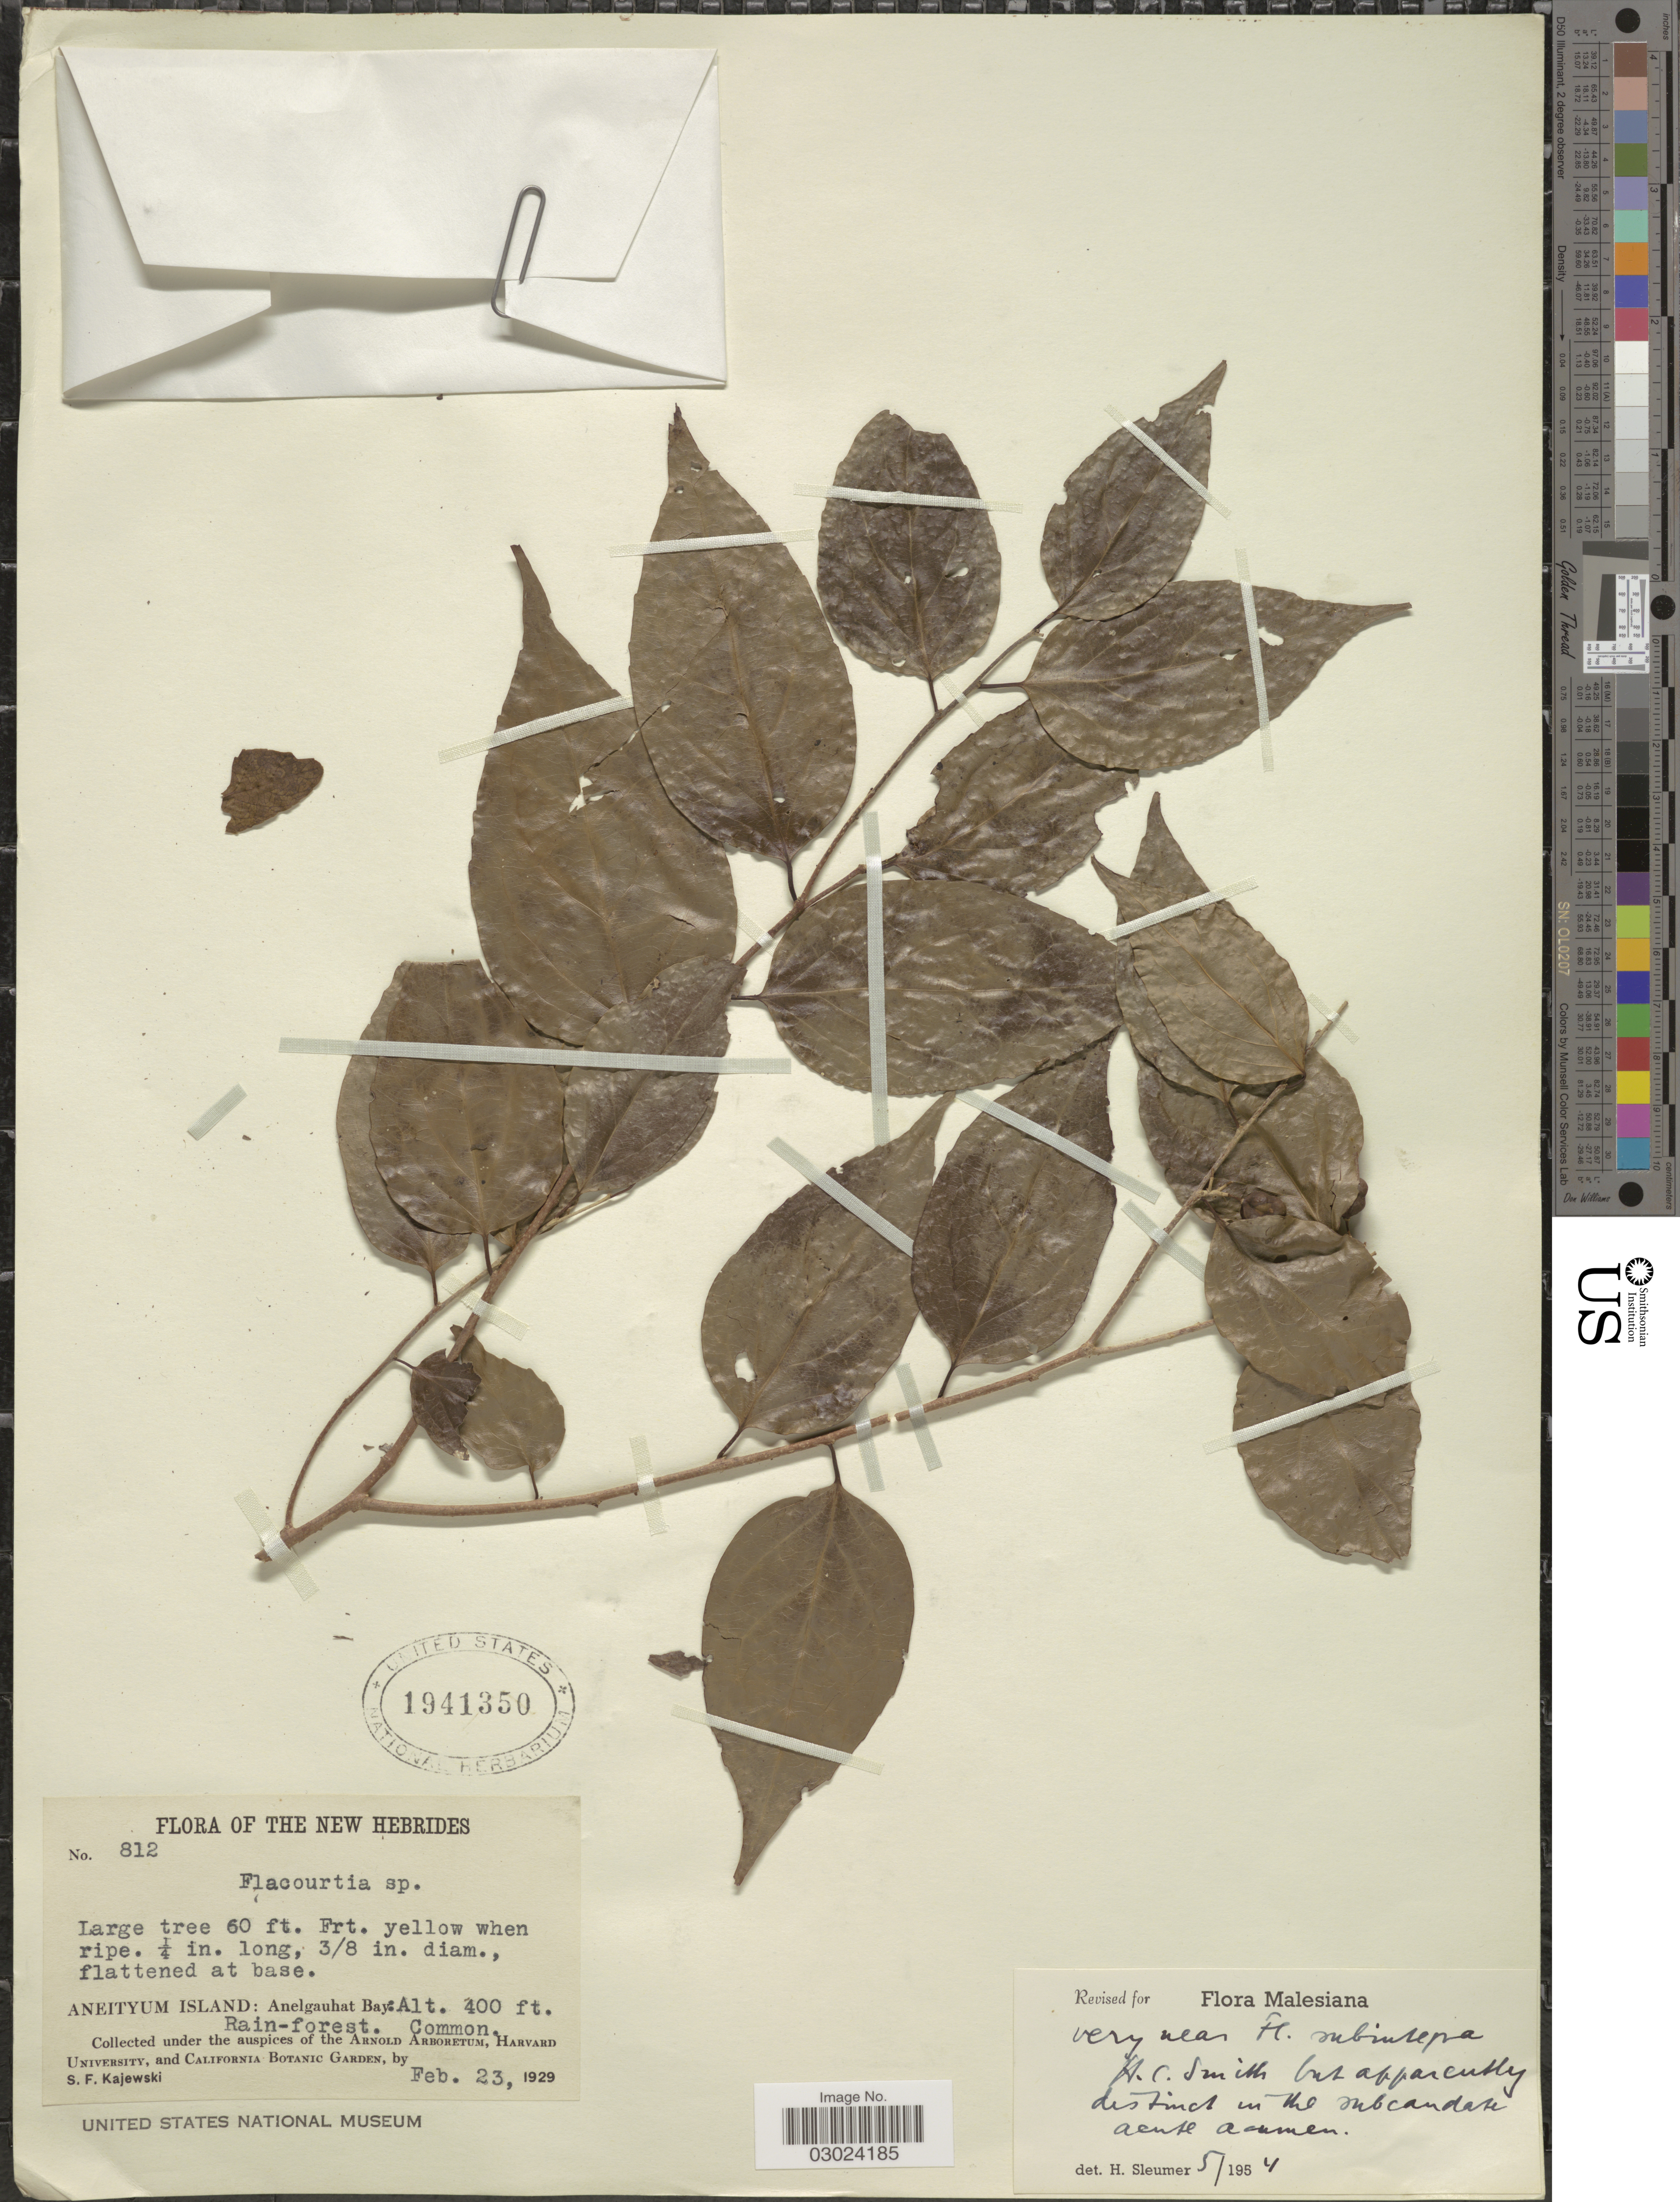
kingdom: Plantae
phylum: Tracheophyta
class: Magnoliopsida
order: Malpighiales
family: Salicaceae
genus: Flacourtia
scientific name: Flacourtia sp.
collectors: S. Kajewski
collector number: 812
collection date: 1929-02-23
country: Vanuatu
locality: The New Hebrides. Aneityum Island: Anelgauhat Bay.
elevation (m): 122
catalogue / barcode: US 1941350